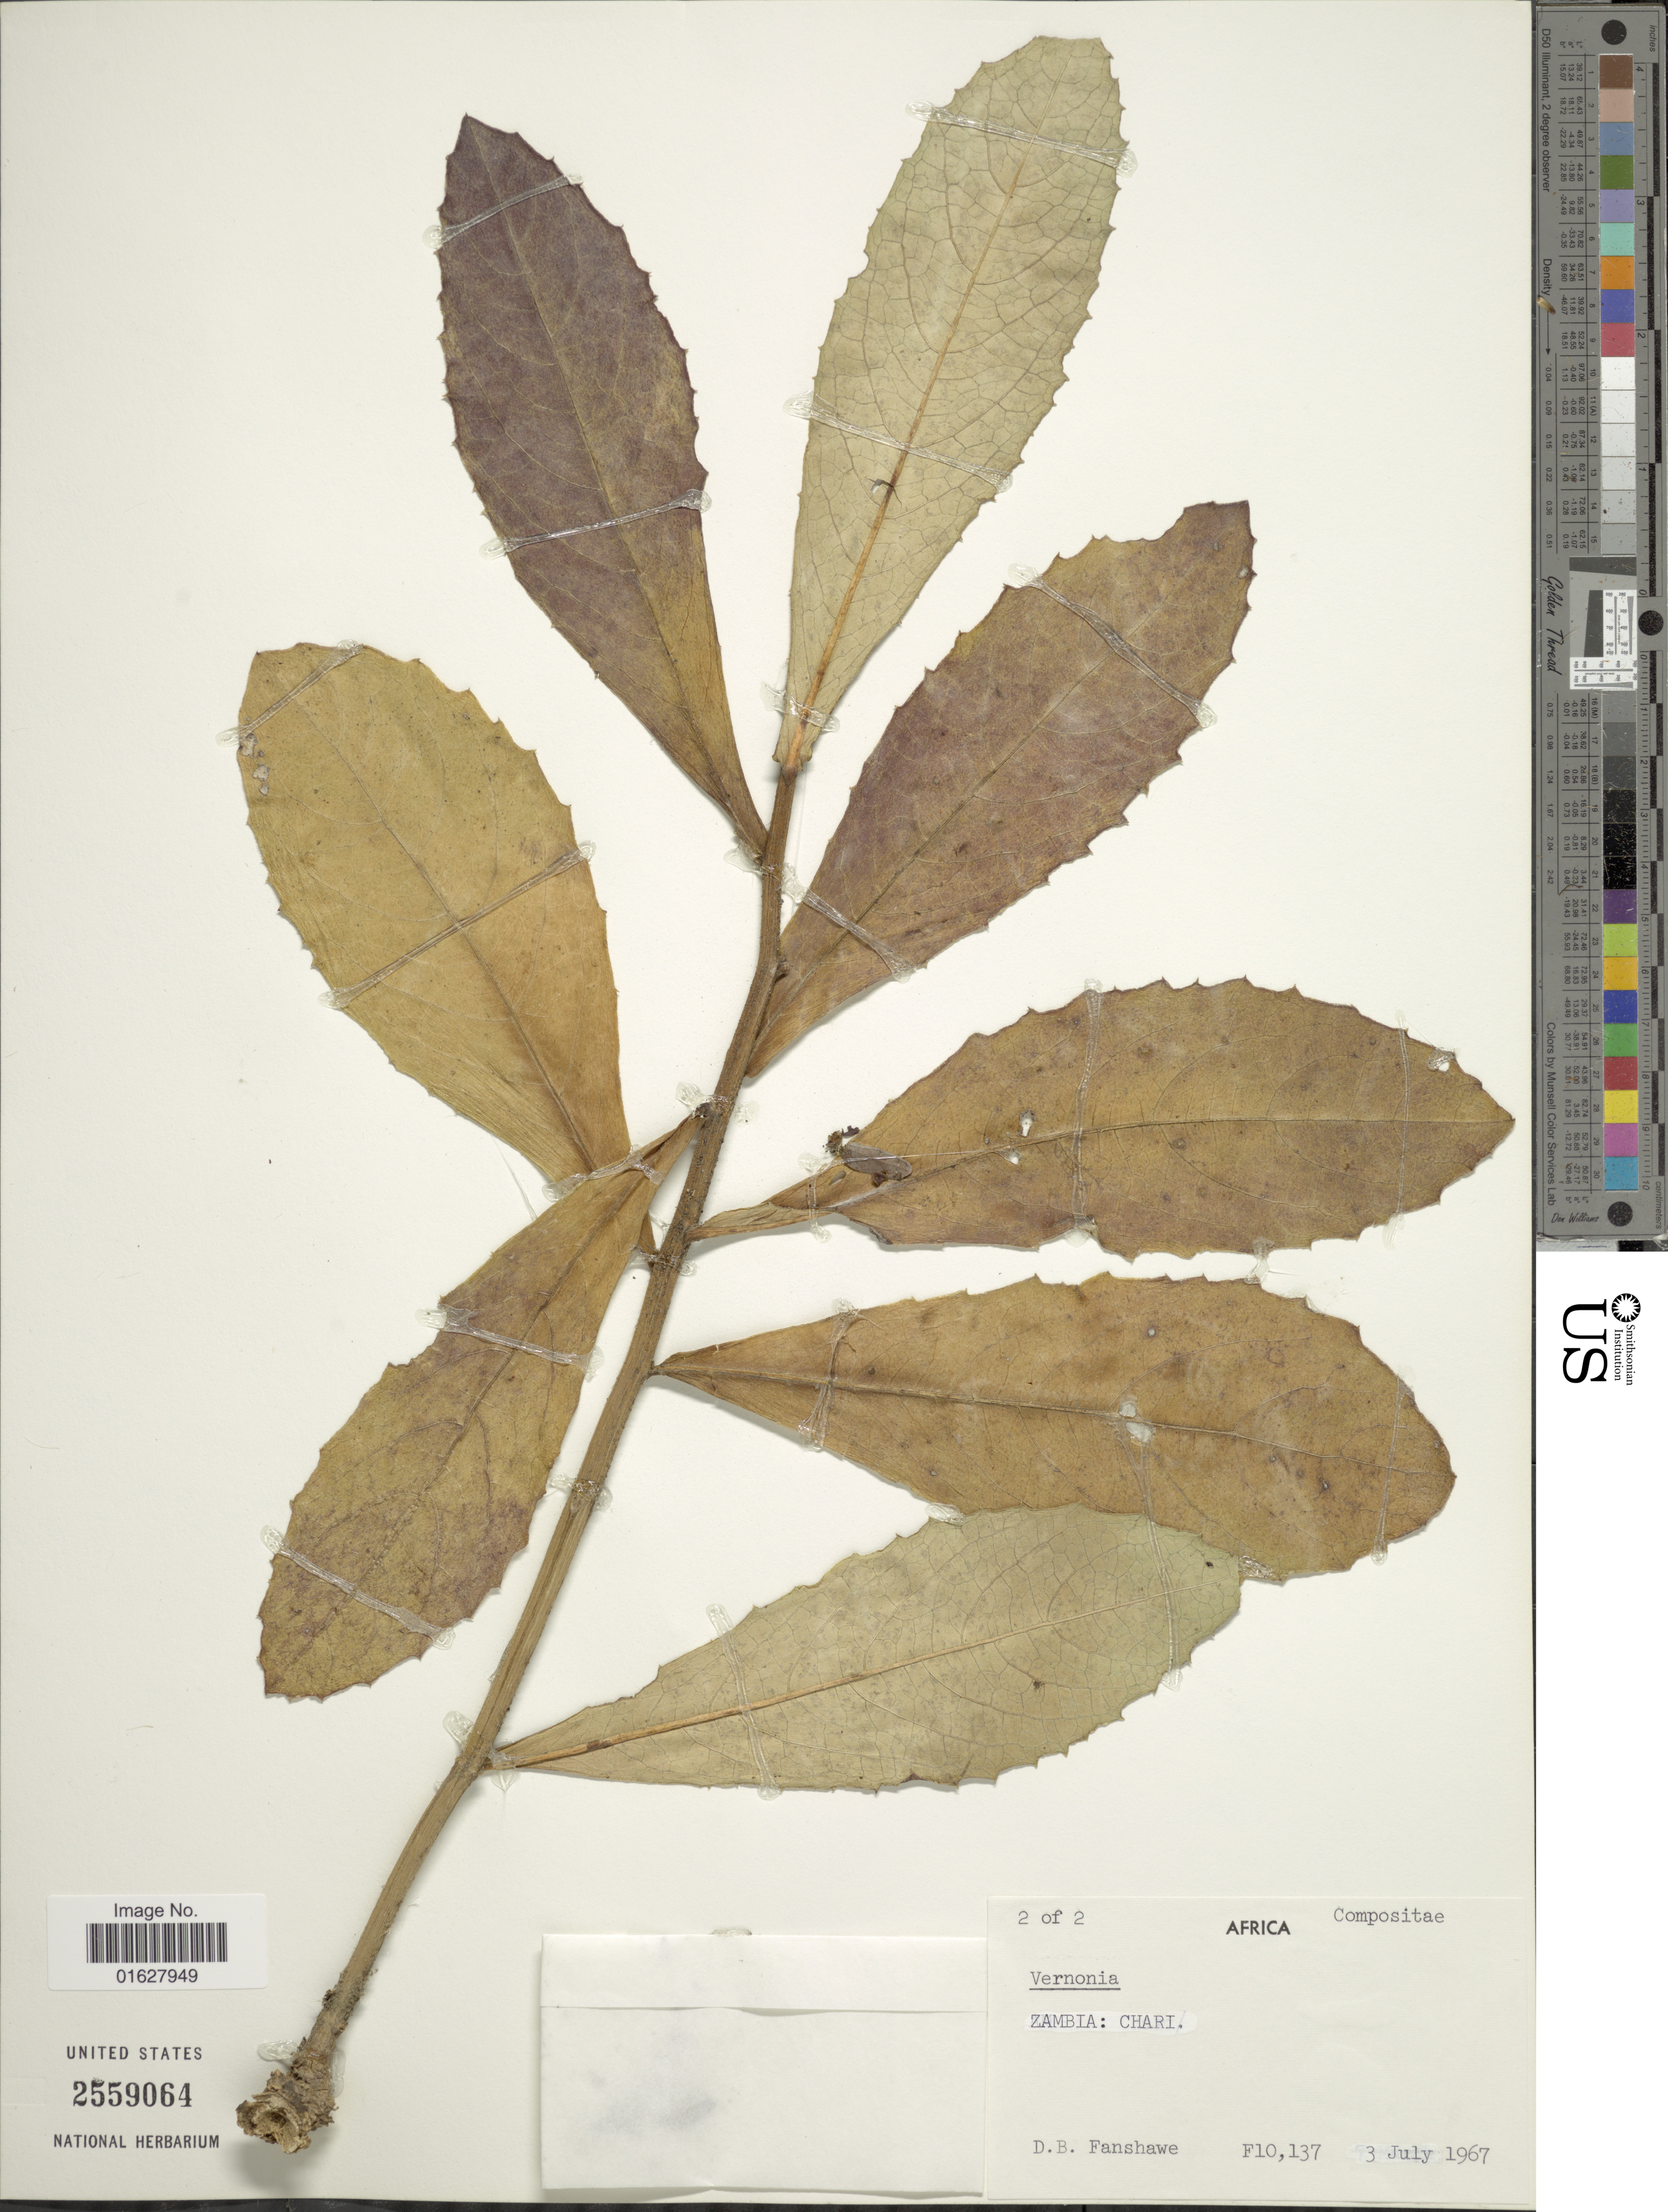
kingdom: Plantae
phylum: Tracheophyta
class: Magnoliopsida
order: Asterales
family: Asteraceae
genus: Vernonia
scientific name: Vernonia sp.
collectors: D. B. Fanshawe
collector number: F10,137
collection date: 1967-07-03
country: Zambia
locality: Chari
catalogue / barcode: US 2559064